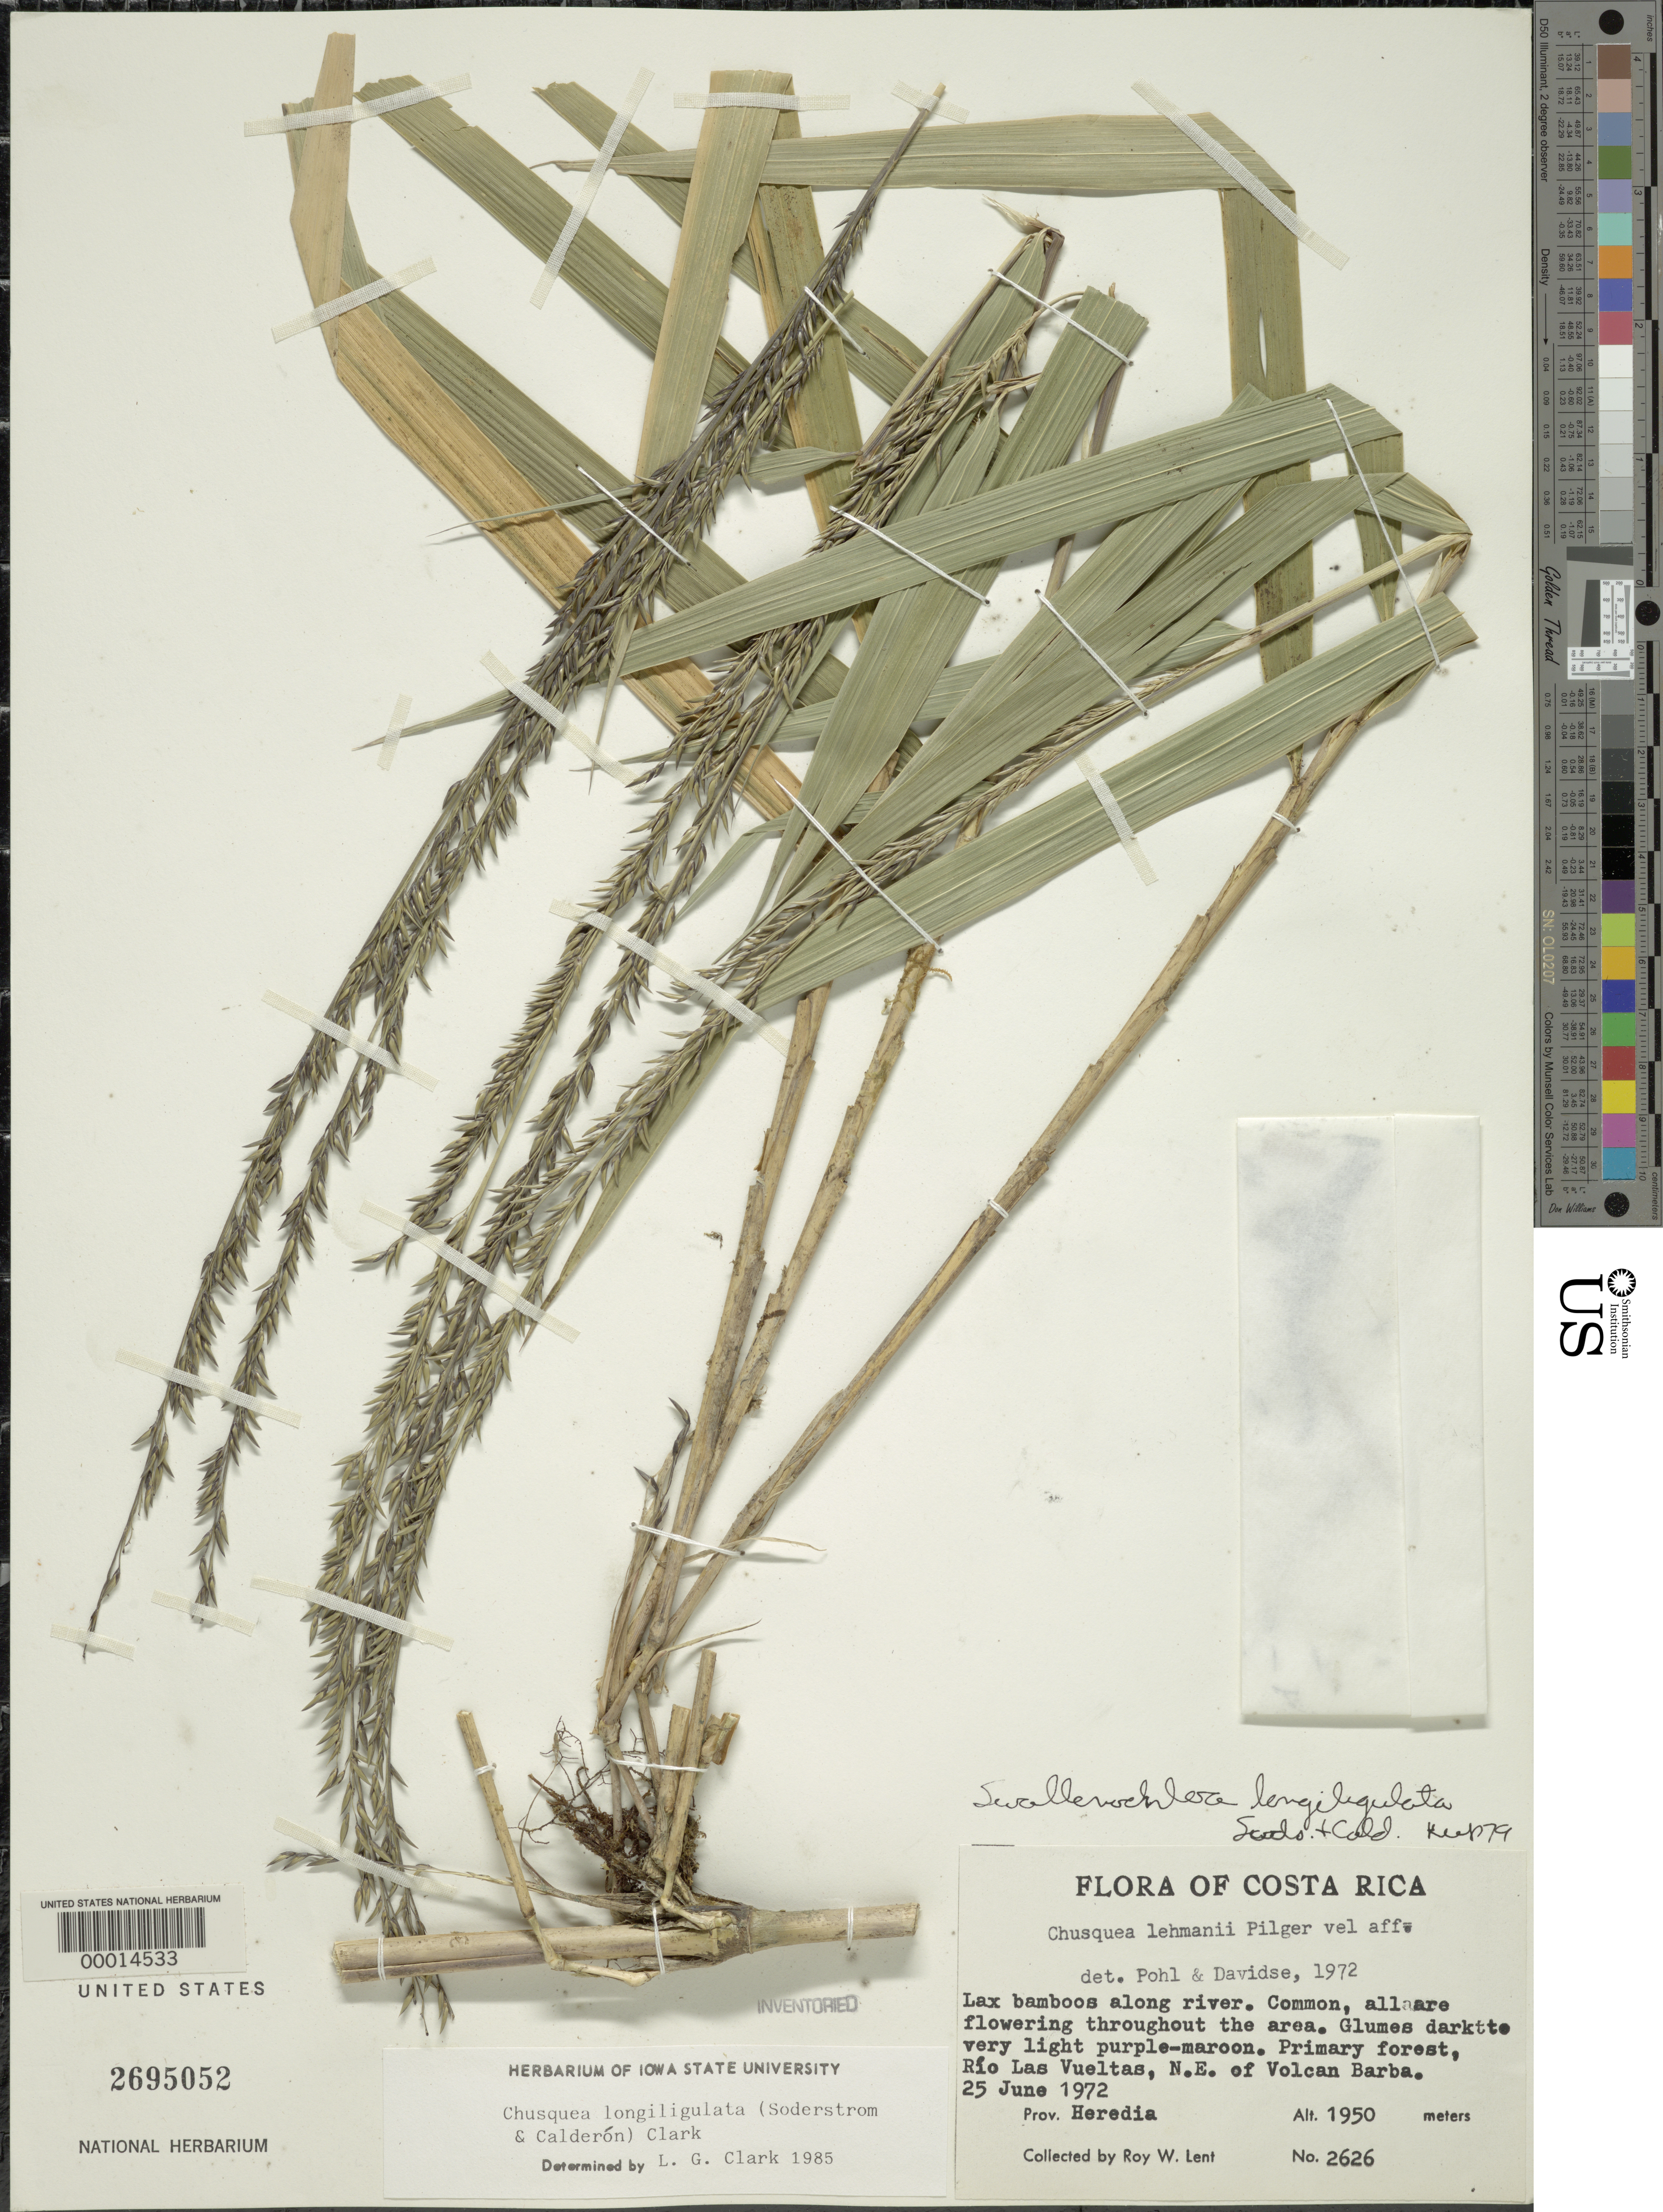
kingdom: Plantae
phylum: Tracheophyta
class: Liliopsida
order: Poales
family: Poaceae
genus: Chusquea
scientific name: Chusquea longiligulata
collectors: R. W. Lent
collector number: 2626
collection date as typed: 25 Jun 1972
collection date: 1972-06-25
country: Costa Rica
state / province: Heredia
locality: Volcan Barba, rio las vueltas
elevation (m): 1950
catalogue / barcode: US 2695052